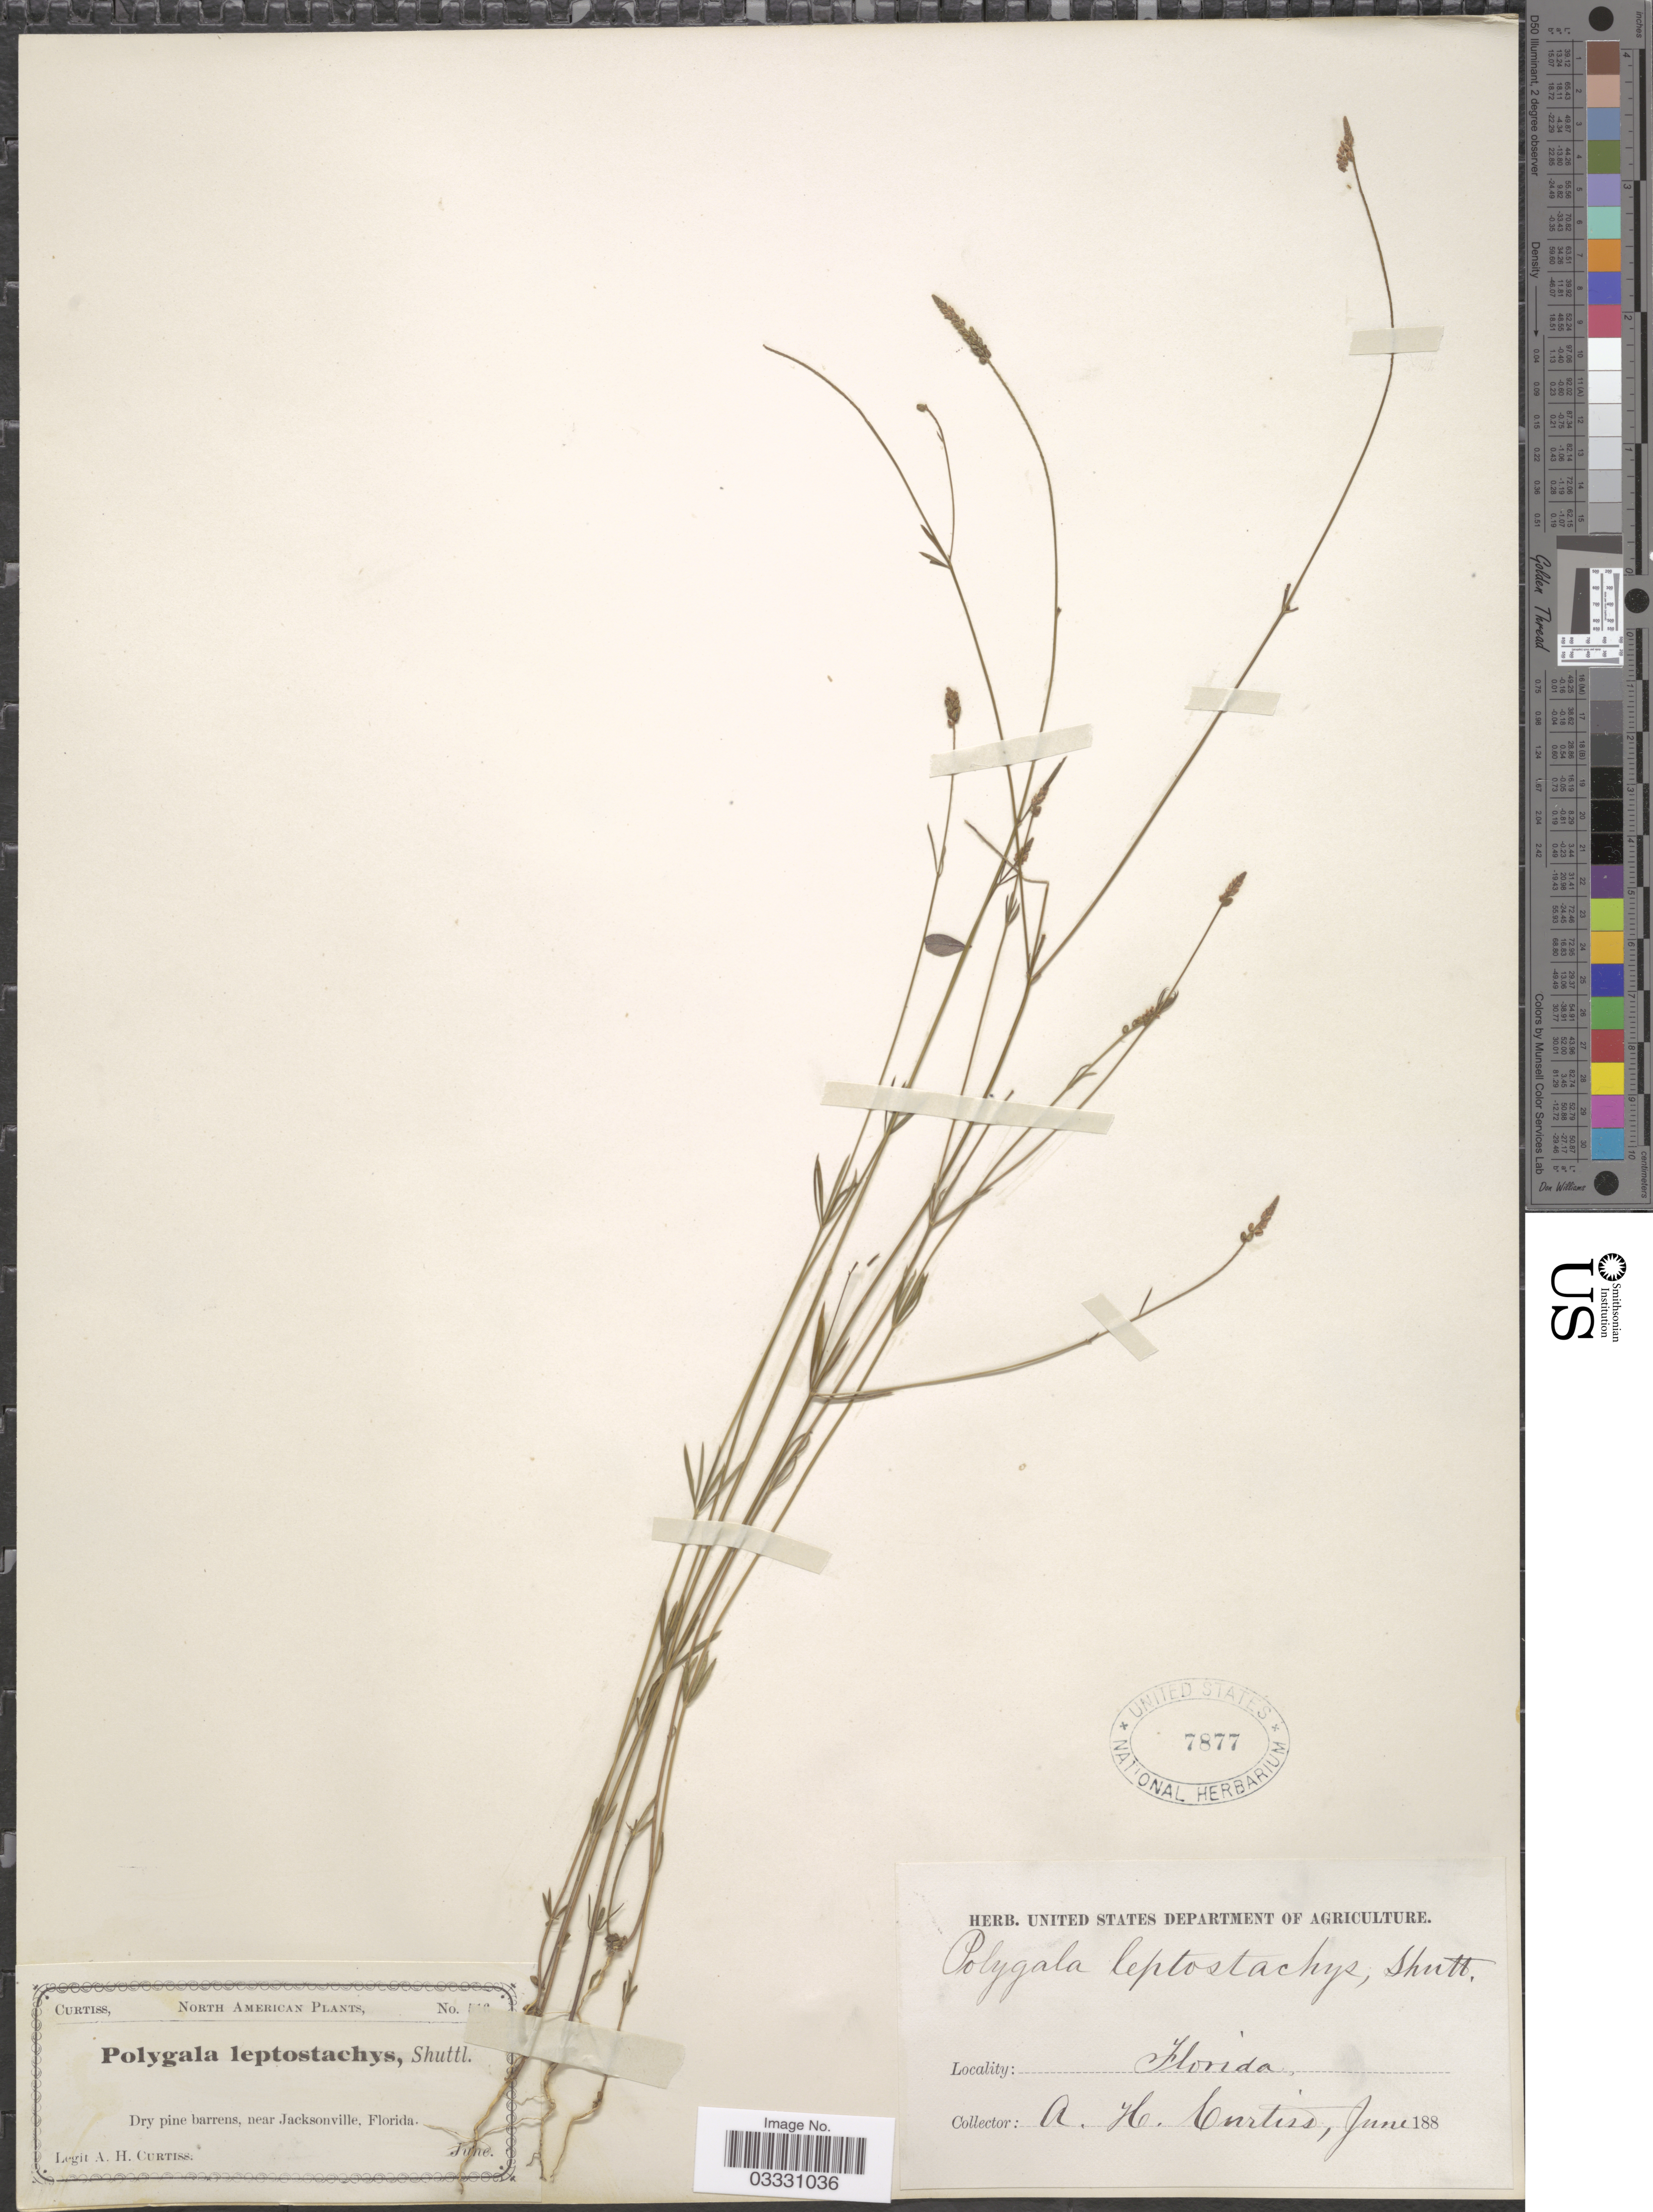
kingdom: Plantae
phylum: Tracheophyta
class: Magnoliopsida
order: Fabales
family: Polygalaceae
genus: Polygala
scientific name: Polygala leptostachys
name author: Shuttlew. ex A. Gray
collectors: A. H. Curtiss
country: United States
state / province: Florida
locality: Dry pine barrens, near Jacksonville.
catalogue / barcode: US 7877